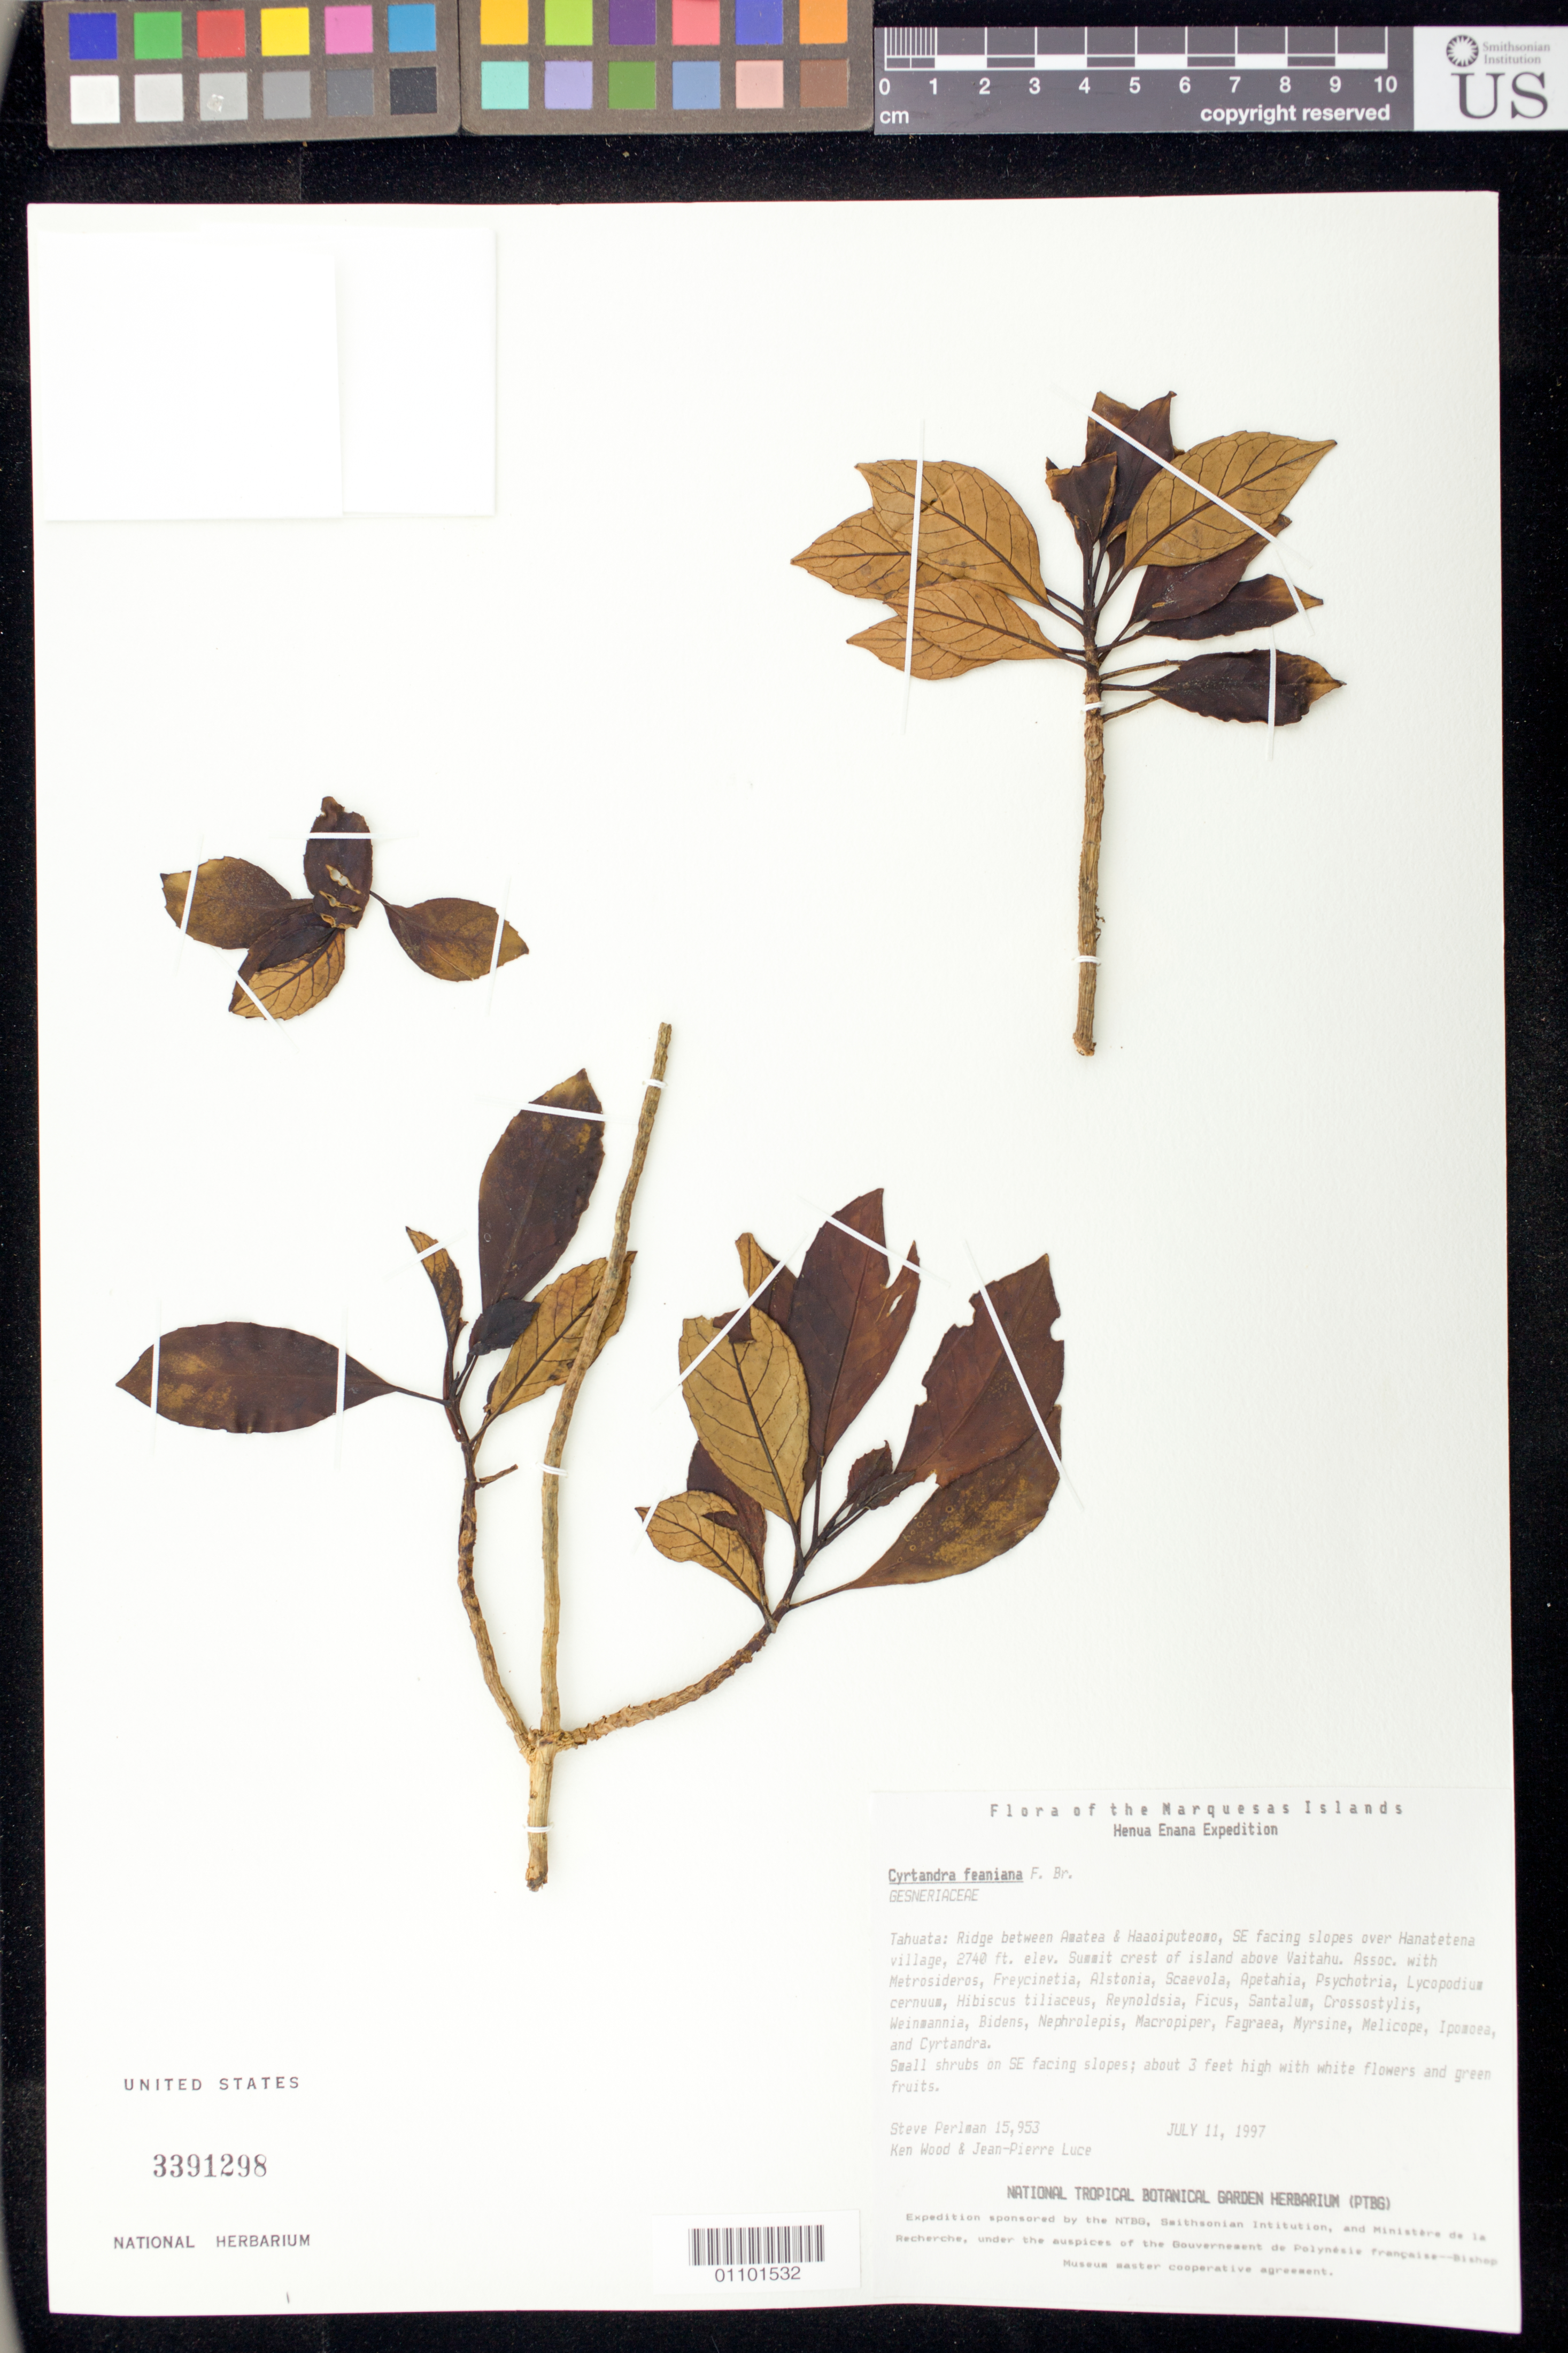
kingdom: Plantae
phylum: Tracheophyta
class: Magnoliopsida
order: Lamiales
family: Gesneriaceae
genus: Cyrtandra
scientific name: Cyrtandra feaniana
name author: F. Br.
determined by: Wagner, W. L., (BOT), Smithsonian Institution - National Museum of Natural History (UNITED STATES)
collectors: S. P. Perlman, K. R. Wood & J. Luce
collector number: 15953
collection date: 1997-07-11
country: French Polynesia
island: Tahuata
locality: Ridge between Amatea & Haaoiputeomo, SE facing slopes and cliffs over Hanatetena village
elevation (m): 835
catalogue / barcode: US 3391298